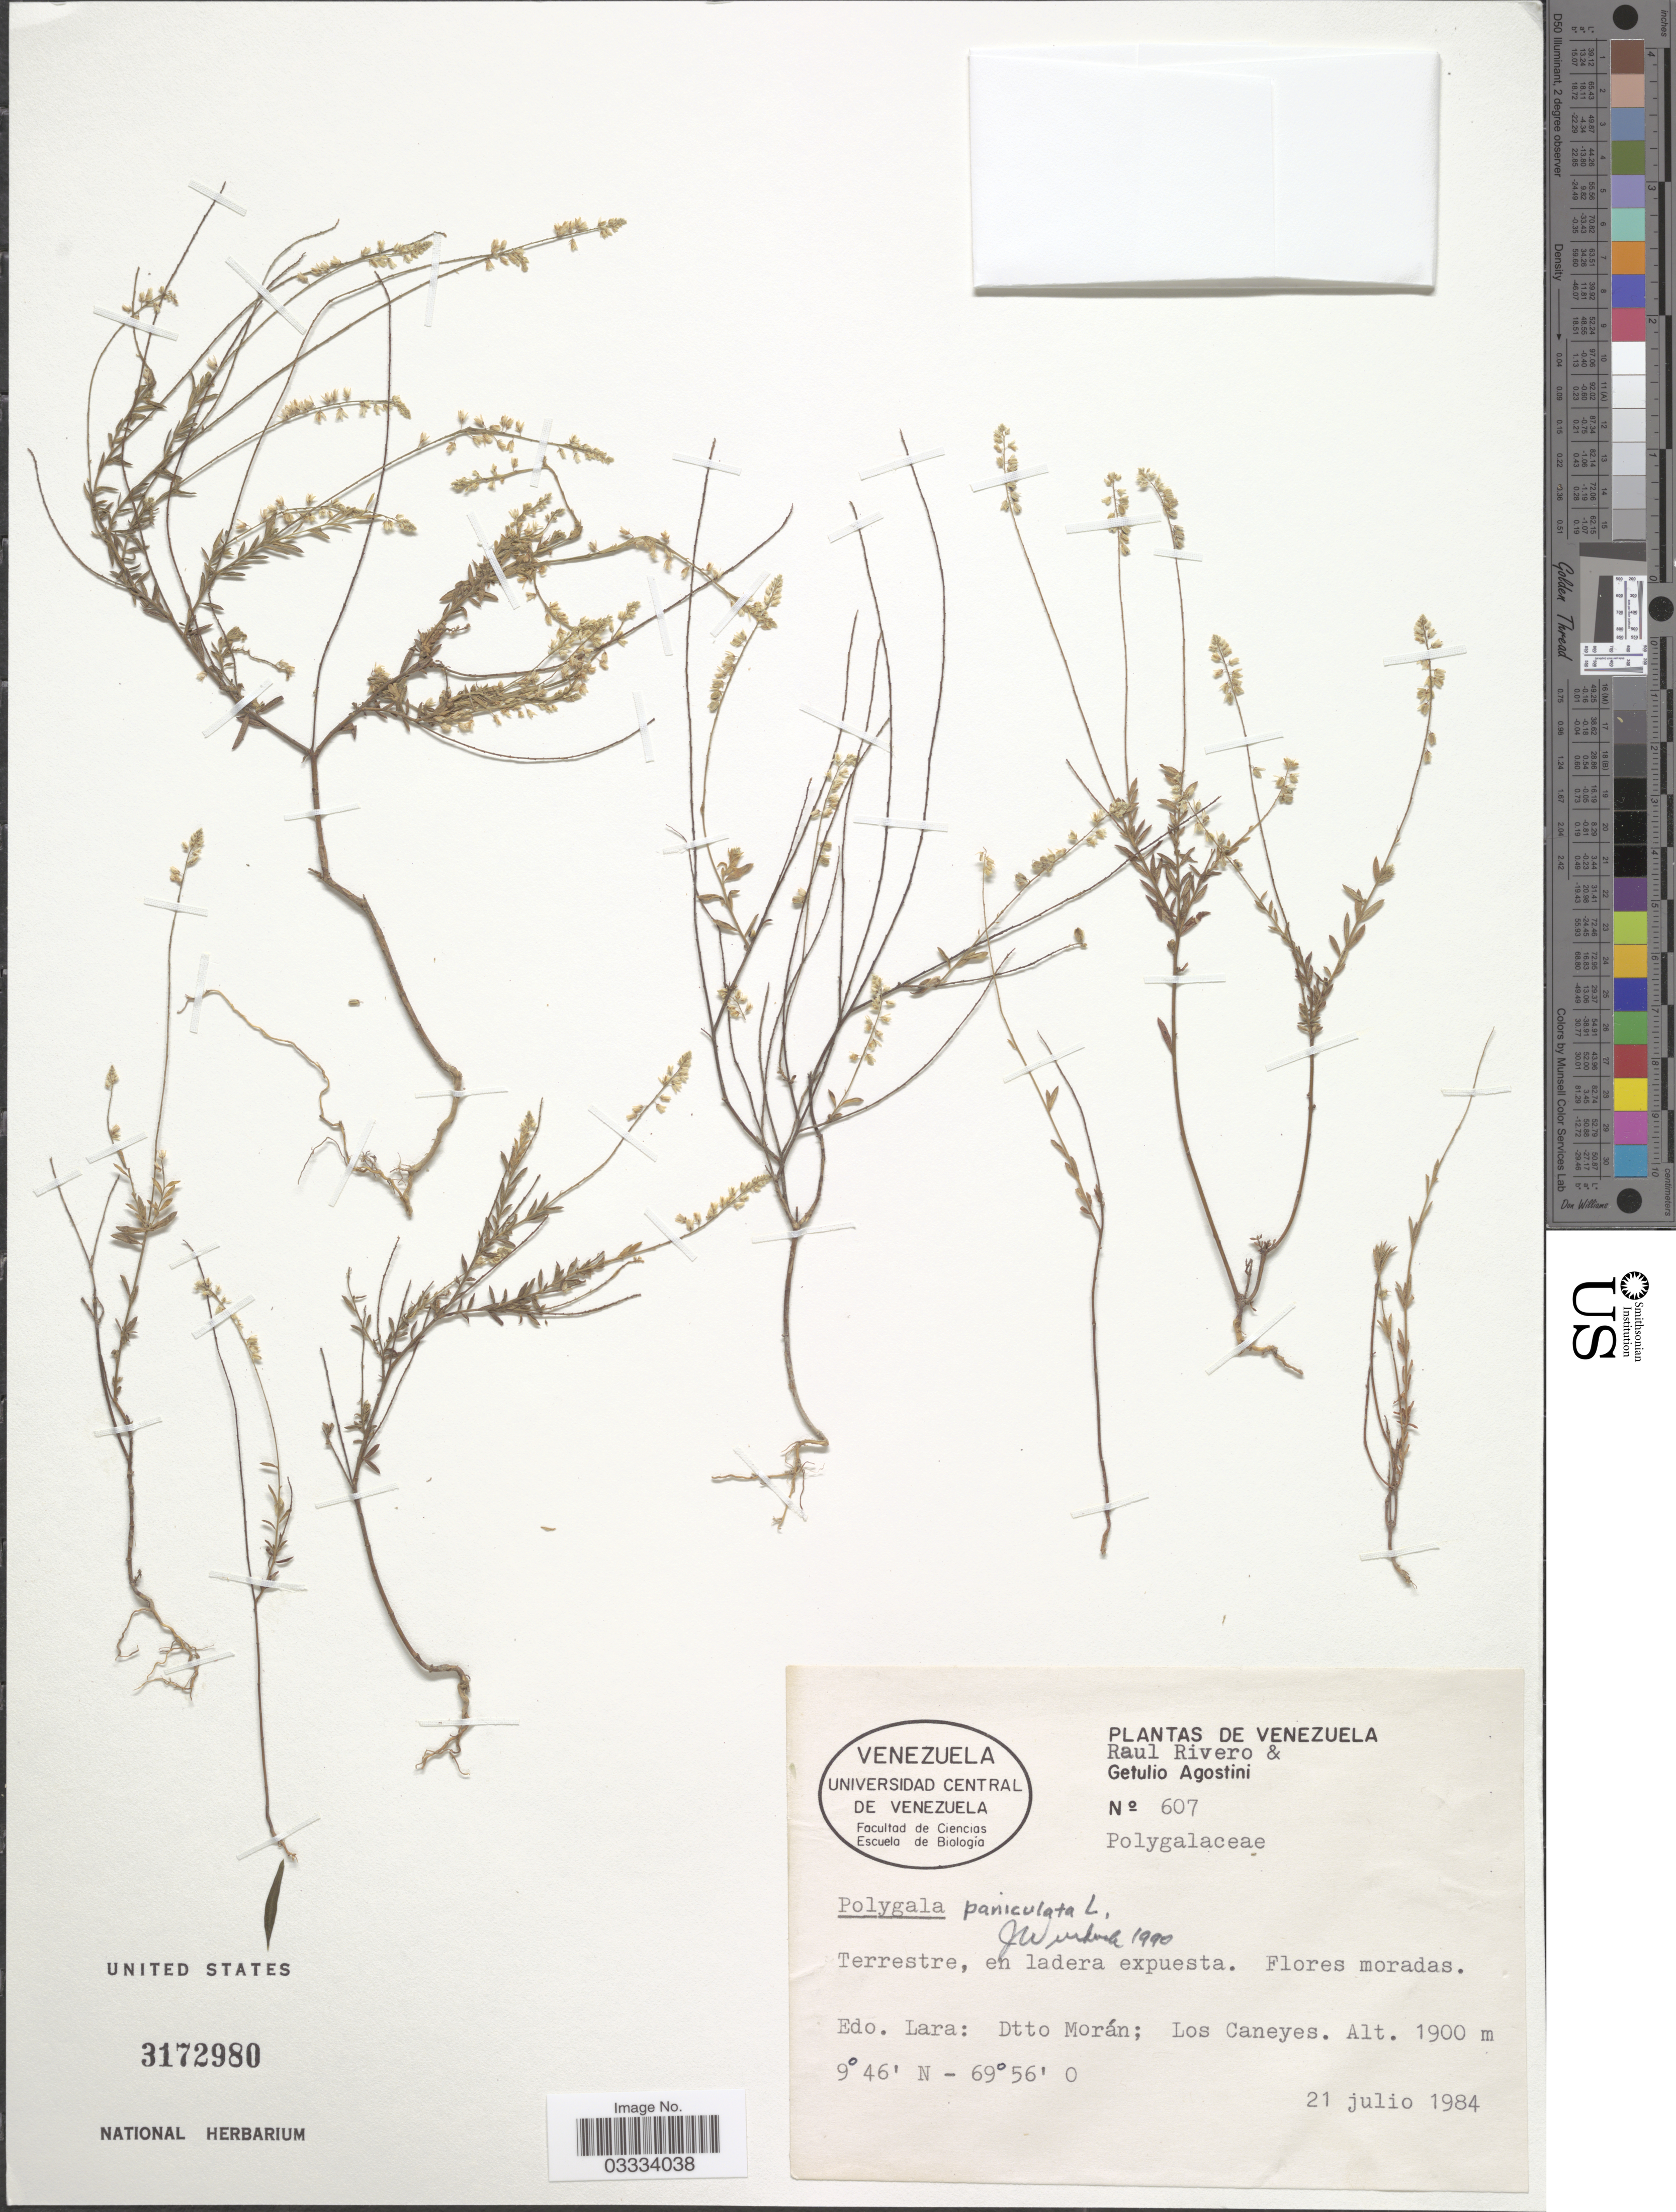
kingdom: Plantae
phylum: Tracheophyta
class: Magnoliopsida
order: Fabales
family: Polygalaceae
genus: Polygala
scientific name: Polygala paniculata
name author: L.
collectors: R. Rivero & G. Agostini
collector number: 607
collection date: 1984-07-21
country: Venezuela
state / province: Lara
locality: Dtto Morán; Los Caneyes.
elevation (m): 1900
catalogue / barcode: US 3172980